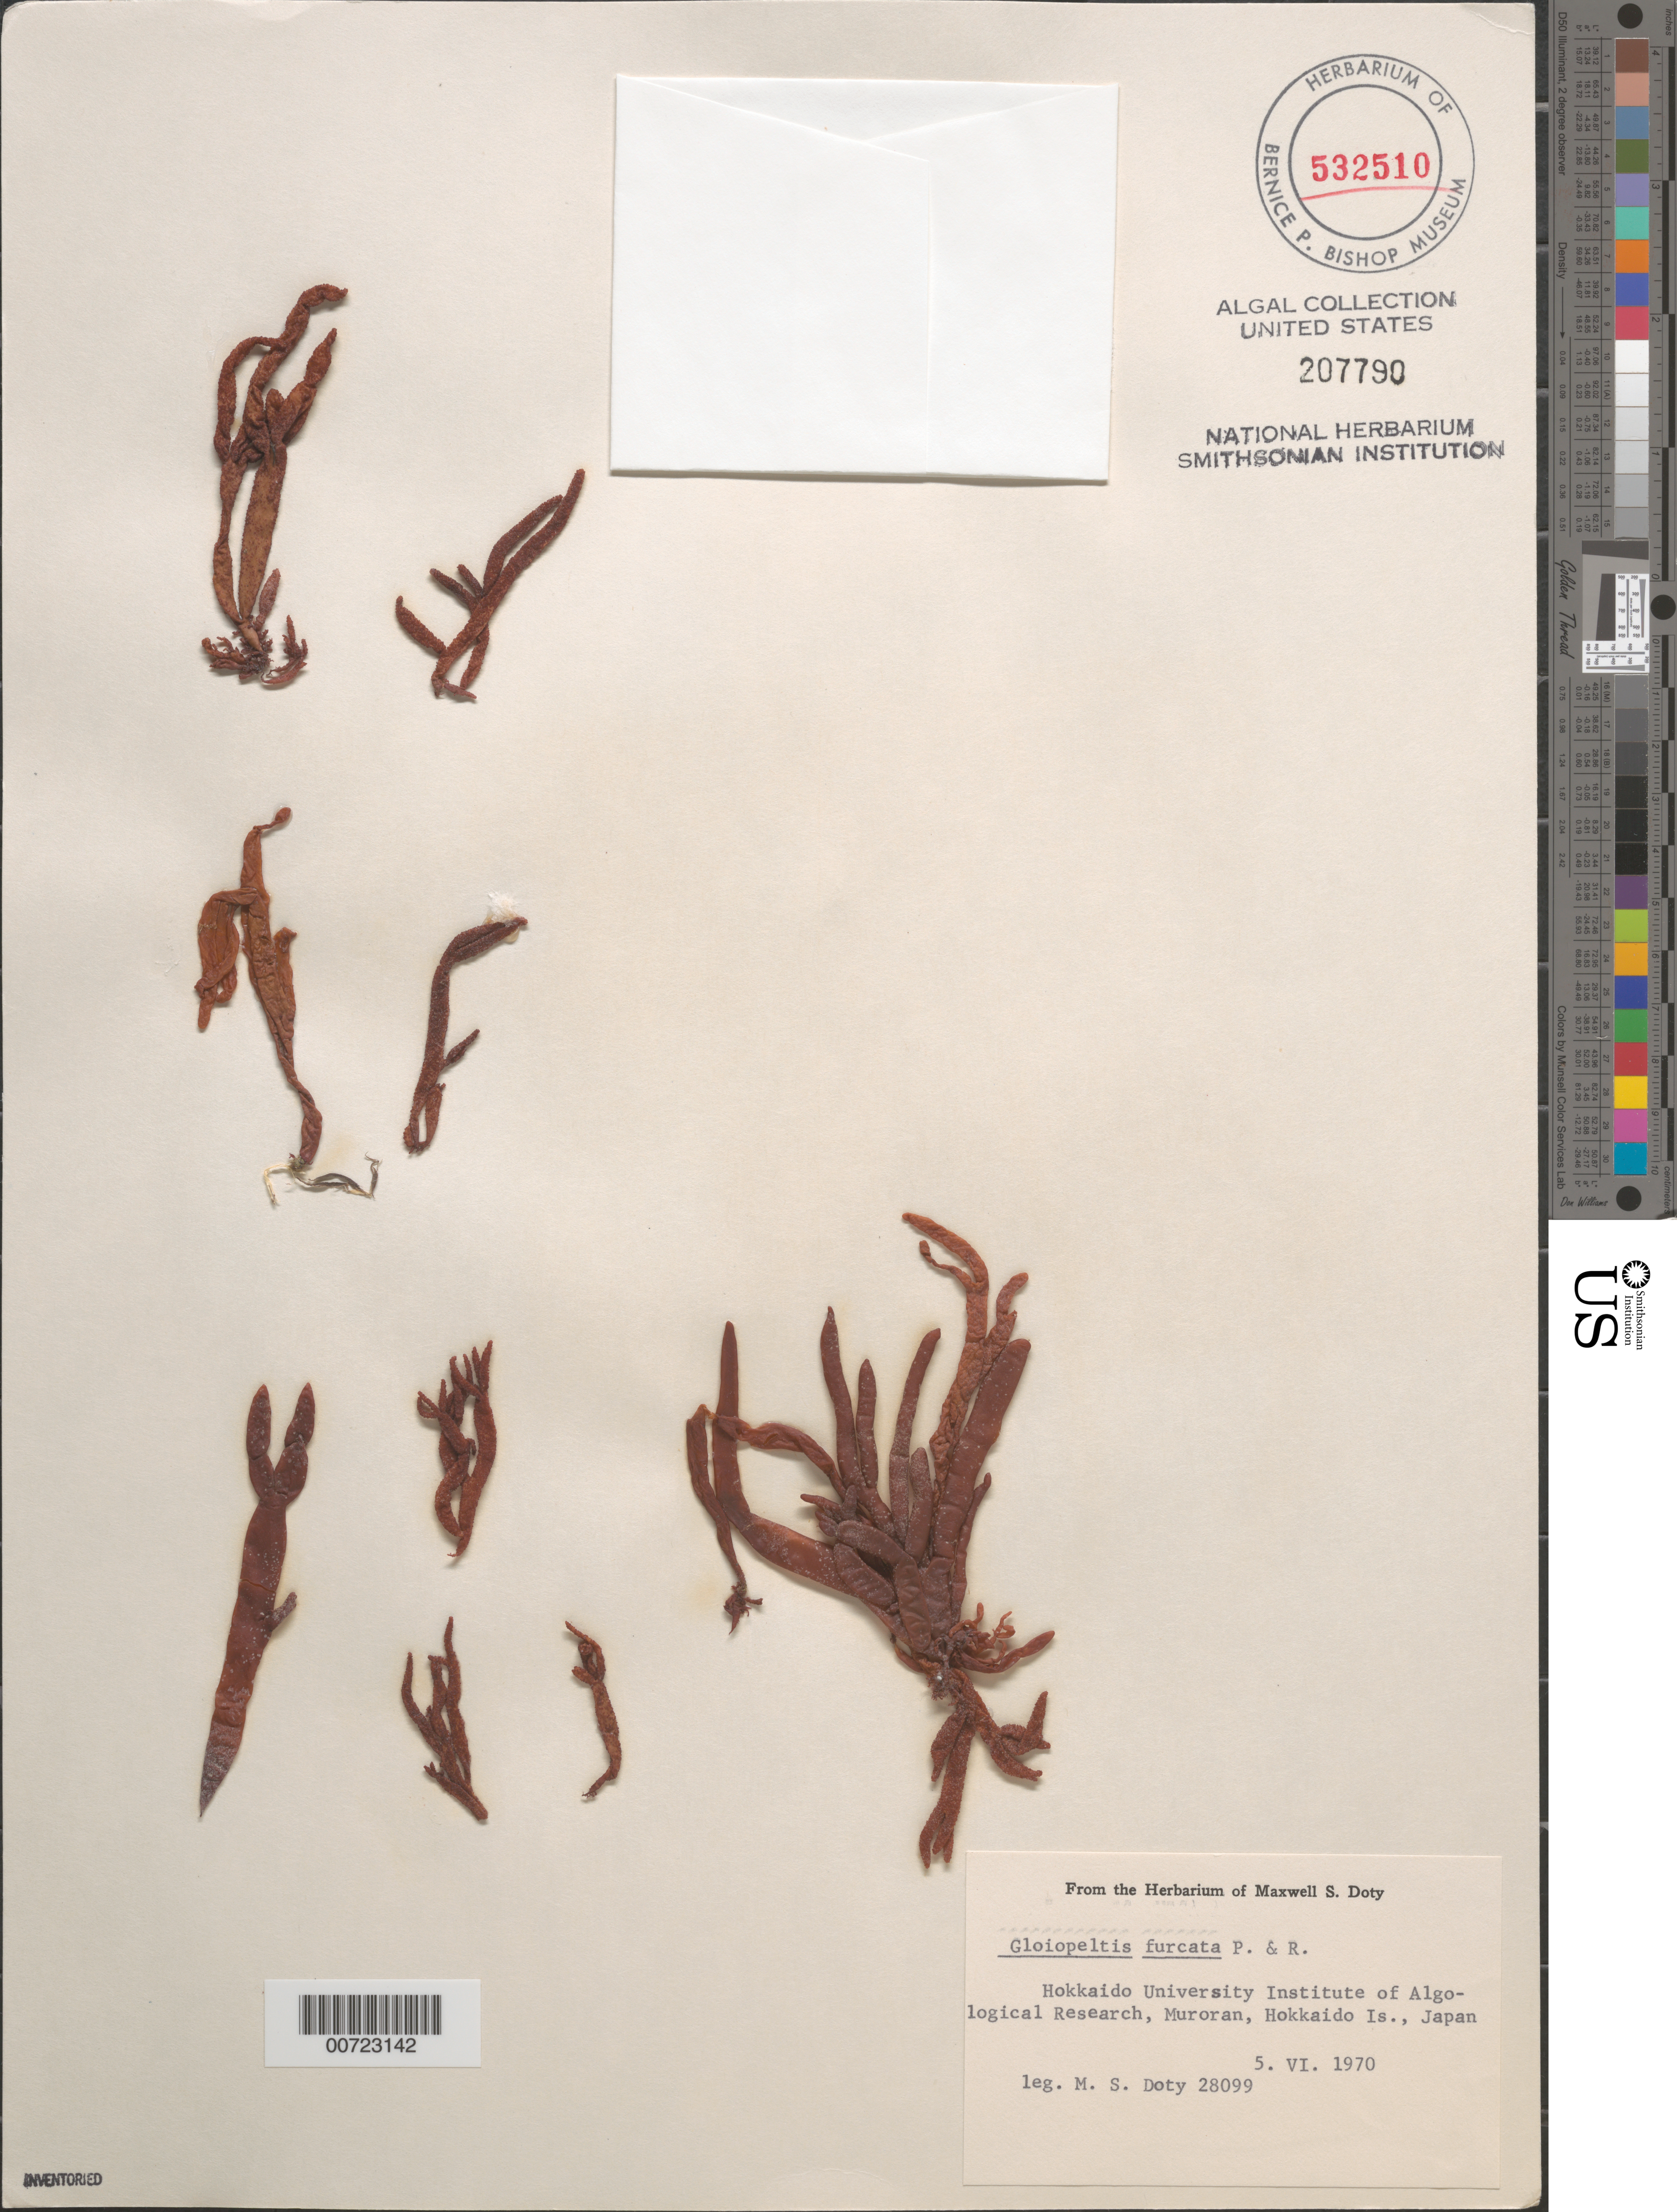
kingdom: Plantae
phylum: Rhodophyta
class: Florideophyceae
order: Gigartinales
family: Endocladiaceae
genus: Gloiopeltis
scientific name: Gloiopeltis furcata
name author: (Postels & Rupr.) J. Agardh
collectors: M. S. Doty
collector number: MSD 28099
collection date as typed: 05 Jun 1970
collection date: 1970-06-05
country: Japan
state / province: Hokkaido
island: Hokkaido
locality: Hokkaido University Institute of Algological Research, Muroran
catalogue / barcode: US 207790